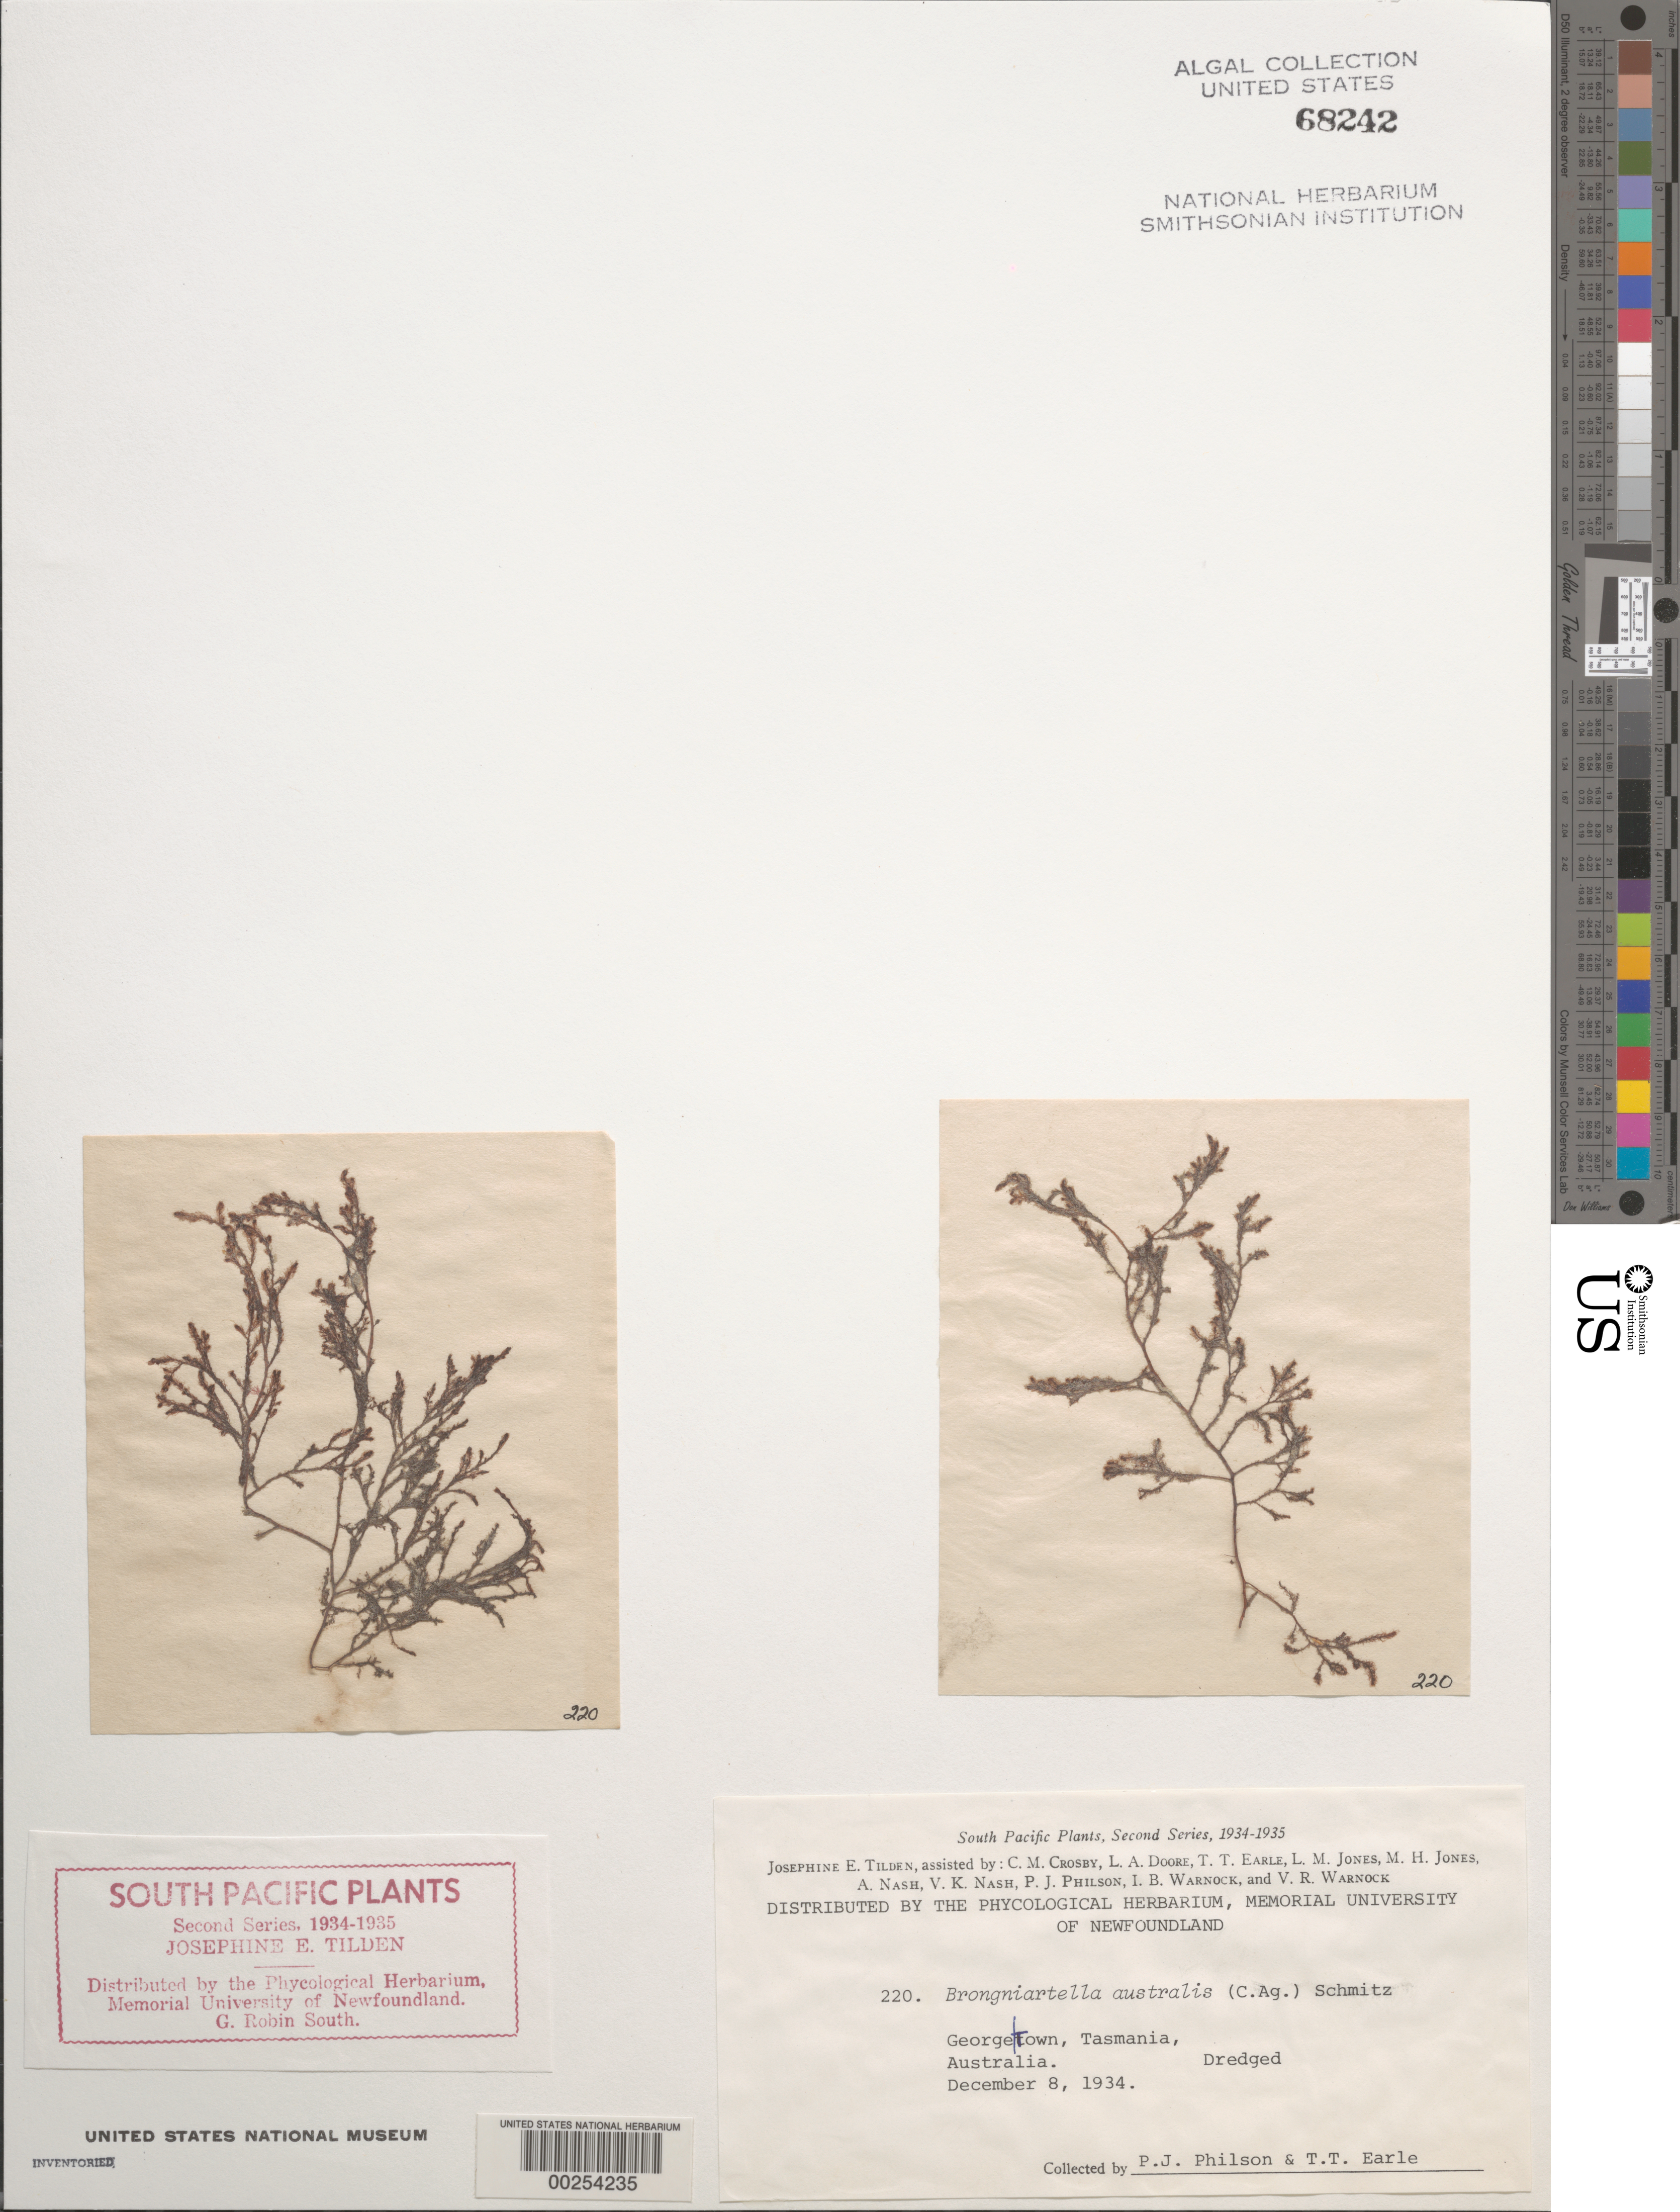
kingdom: Plantae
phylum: Rhodophyta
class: Florideophyceae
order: Ceramiales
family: Rhodomelaceae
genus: Brongniartella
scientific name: Brongniartella australis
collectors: P. Philson & T. Earle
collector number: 220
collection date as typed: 08 Dec 1934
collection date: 1934-12-08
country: Australia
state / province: Tasmania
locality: George Town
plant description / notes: Tilden, South Pacific Plants, Second Series, 1934-1935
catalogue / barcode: US 68242